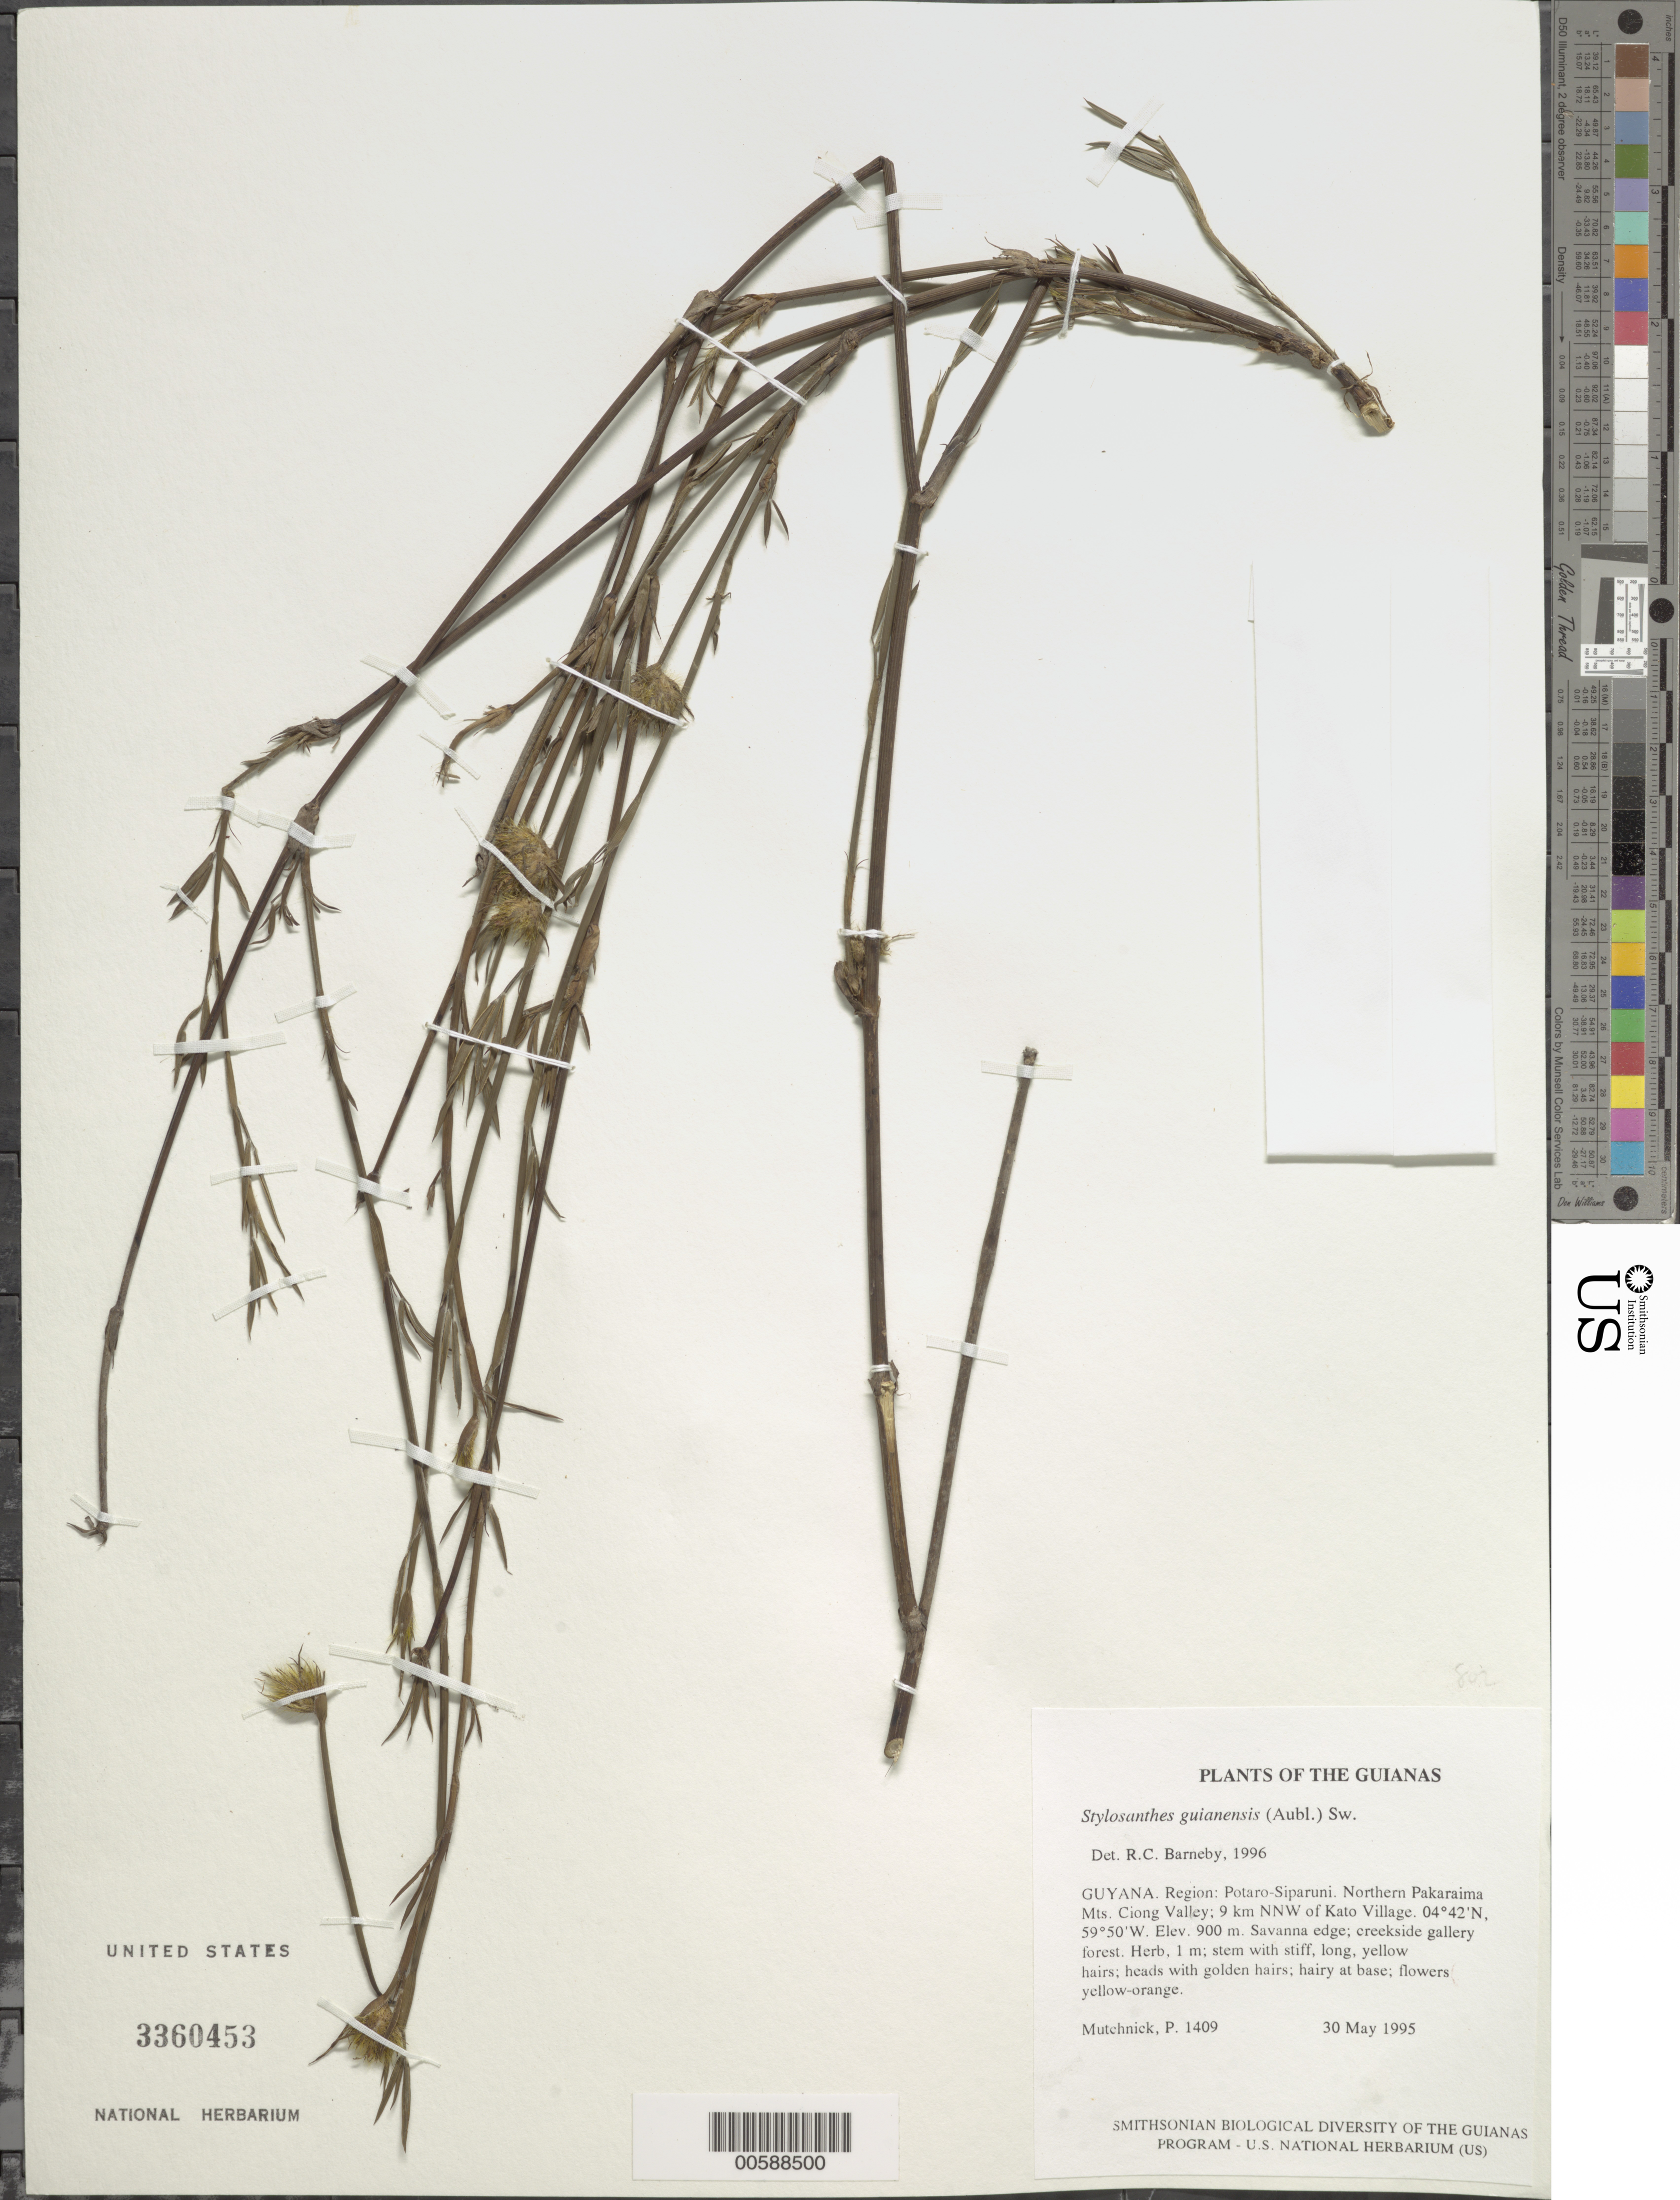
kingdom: Plantae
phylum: Tracheophyta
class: Magnoliopsida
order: Fabales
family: Fabaceae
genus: Stylosanthes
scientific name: Stylosanthes guianensis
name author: (Aubl.) Sw.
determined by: Barneby, Rupert C., (NY)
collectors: P. Mutchnick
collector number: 1409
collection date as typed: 30 May 1995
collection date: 1995-05-30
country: Guyana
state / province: Potaro-Siparuni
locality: Northern Pakaraima Mts. Ciong Valley; 9 km NNW of Kato Village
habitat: Savanna edge; creekside gallery forest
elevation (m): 900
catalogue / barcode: US 3360453